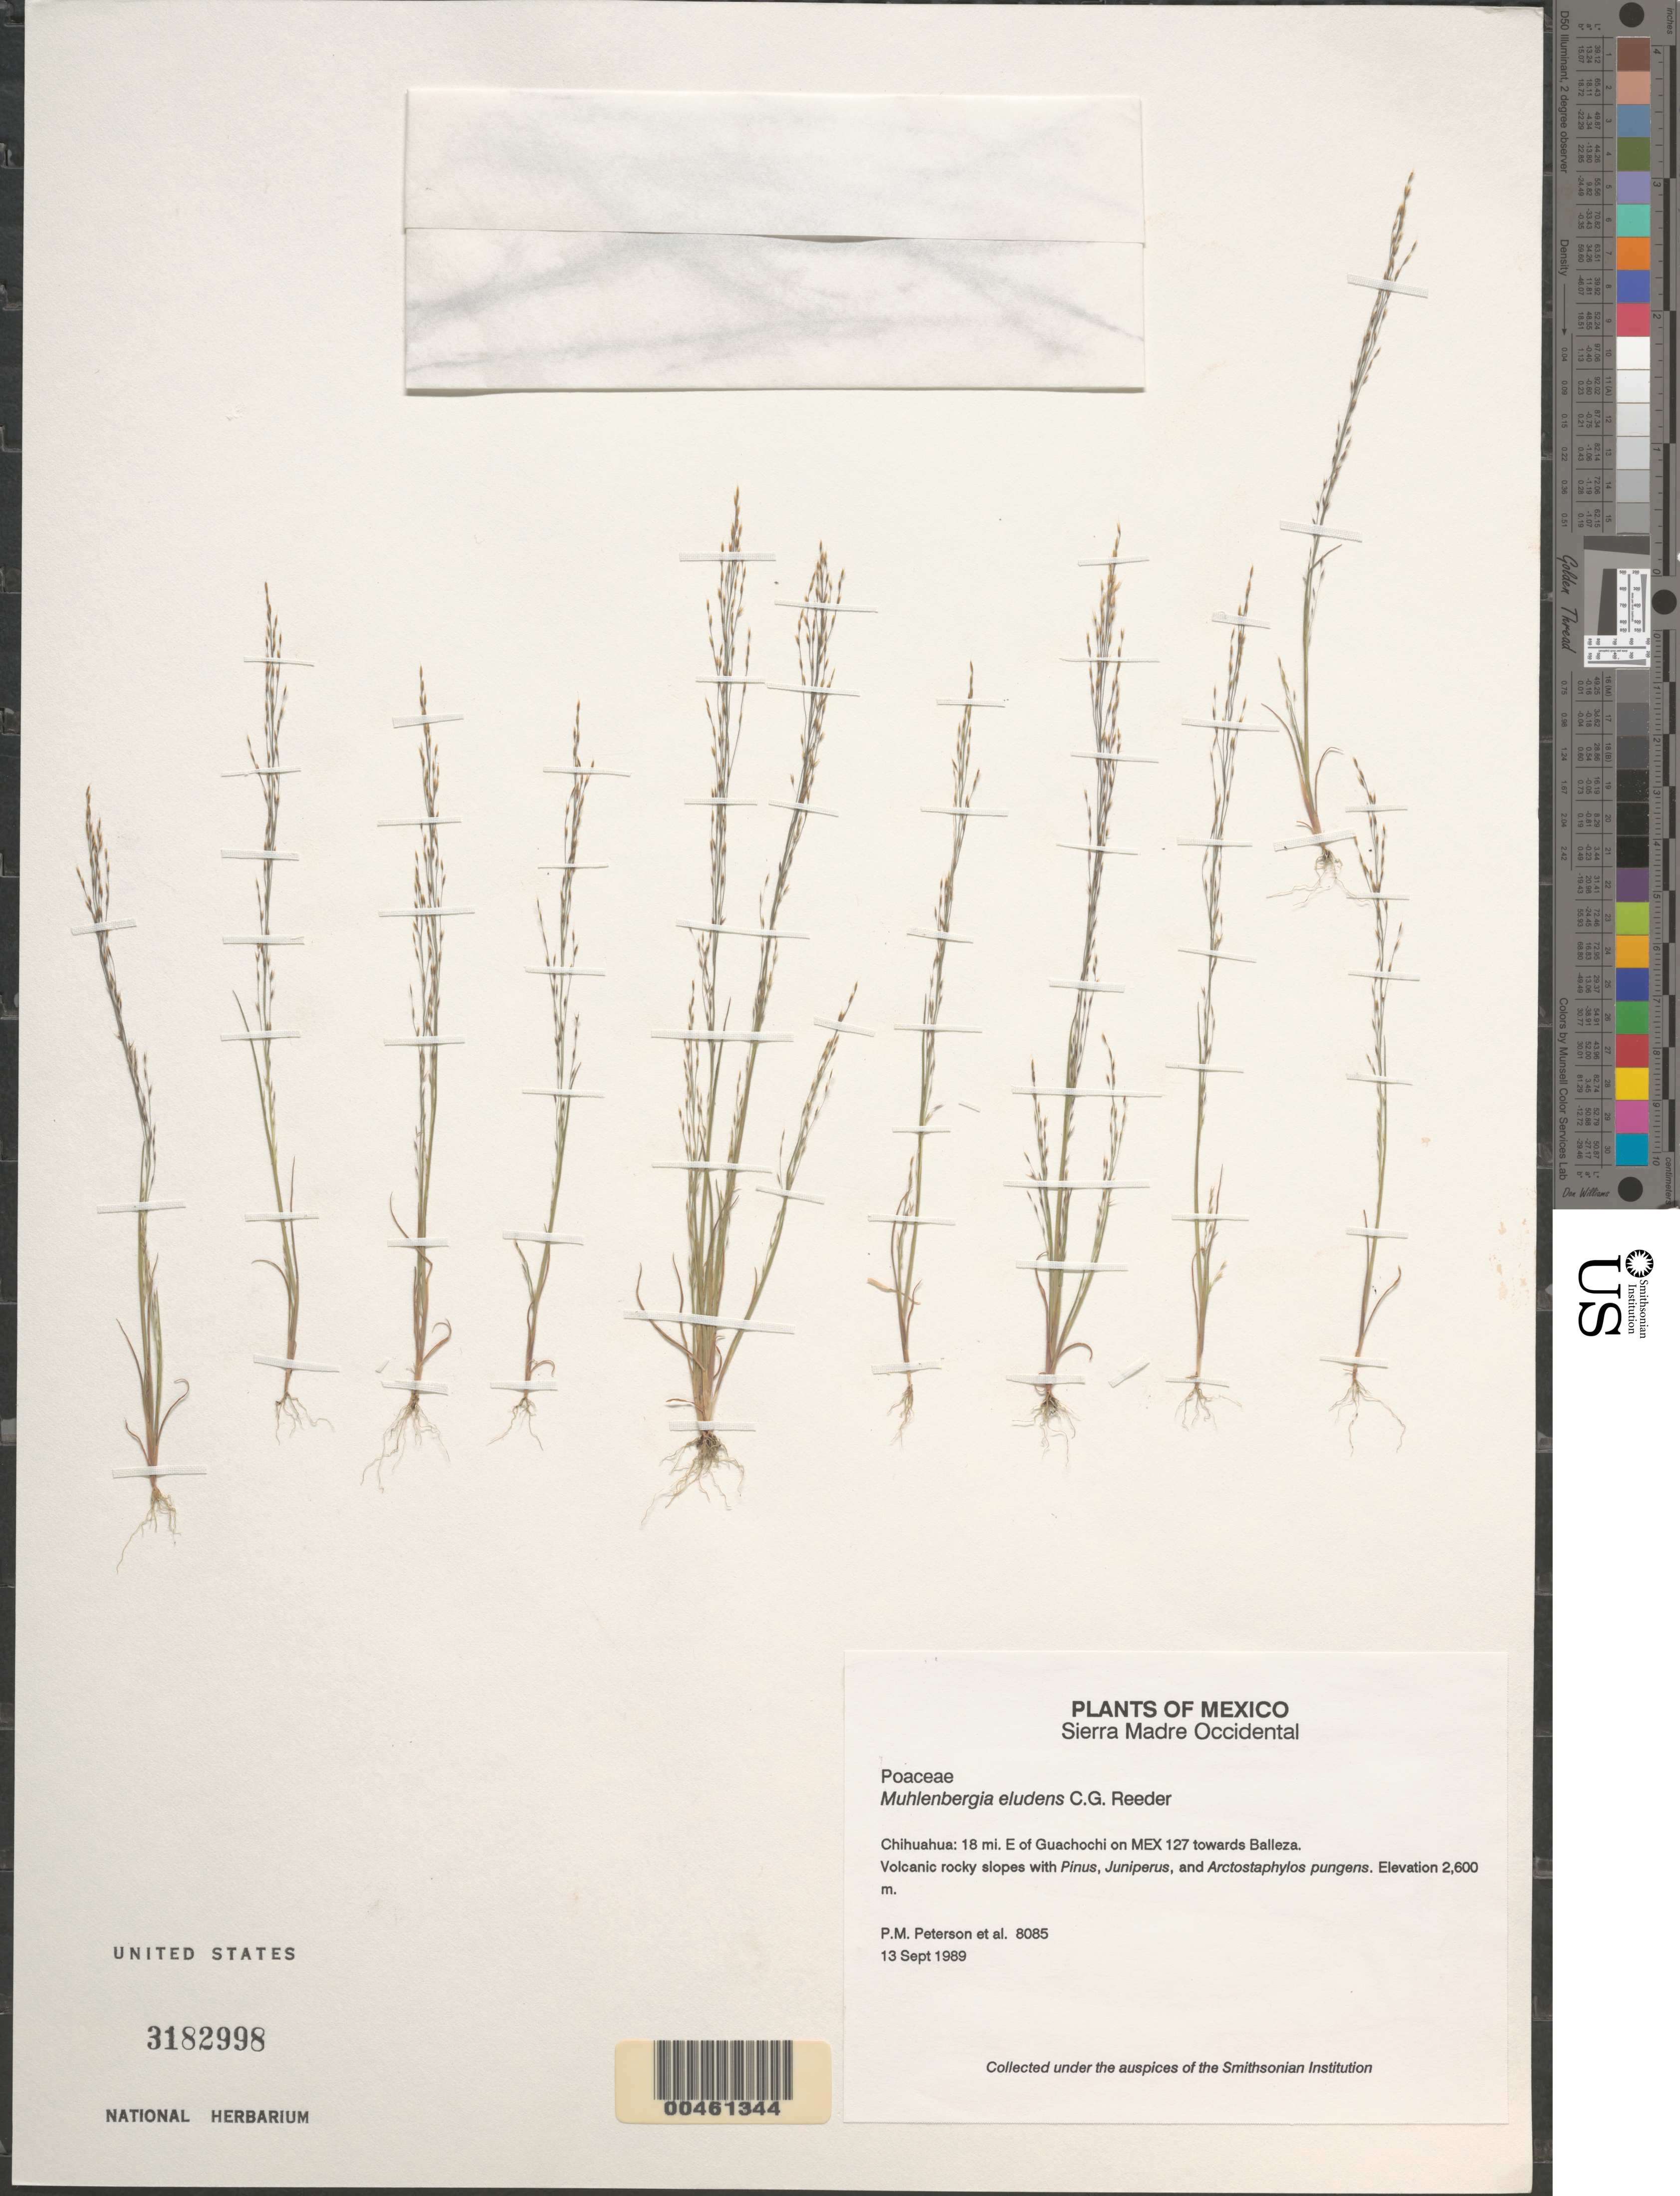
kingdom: Plantae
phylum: Tracheophyta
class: Liliopsida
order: Poales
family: Poaceae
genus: Muhlenbergia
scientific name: Muhlenbergia eludens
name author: C. Reeder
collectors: P. M. Peterson, C. R. Annable & Y. Herrera Arrieta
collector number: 08085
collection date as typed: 13 Sep 1989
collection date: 1989-09-13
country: Mexico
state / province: Chihuahua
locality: Sierra Madre Occidental, 18 mi. E of Guachochi on Mex 127 towards Balleza.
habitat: Volcanic rocky slopes with Pinus, Juniperus, and Arctostaphylos pungens.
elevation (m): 2600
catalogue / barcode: US 3182998